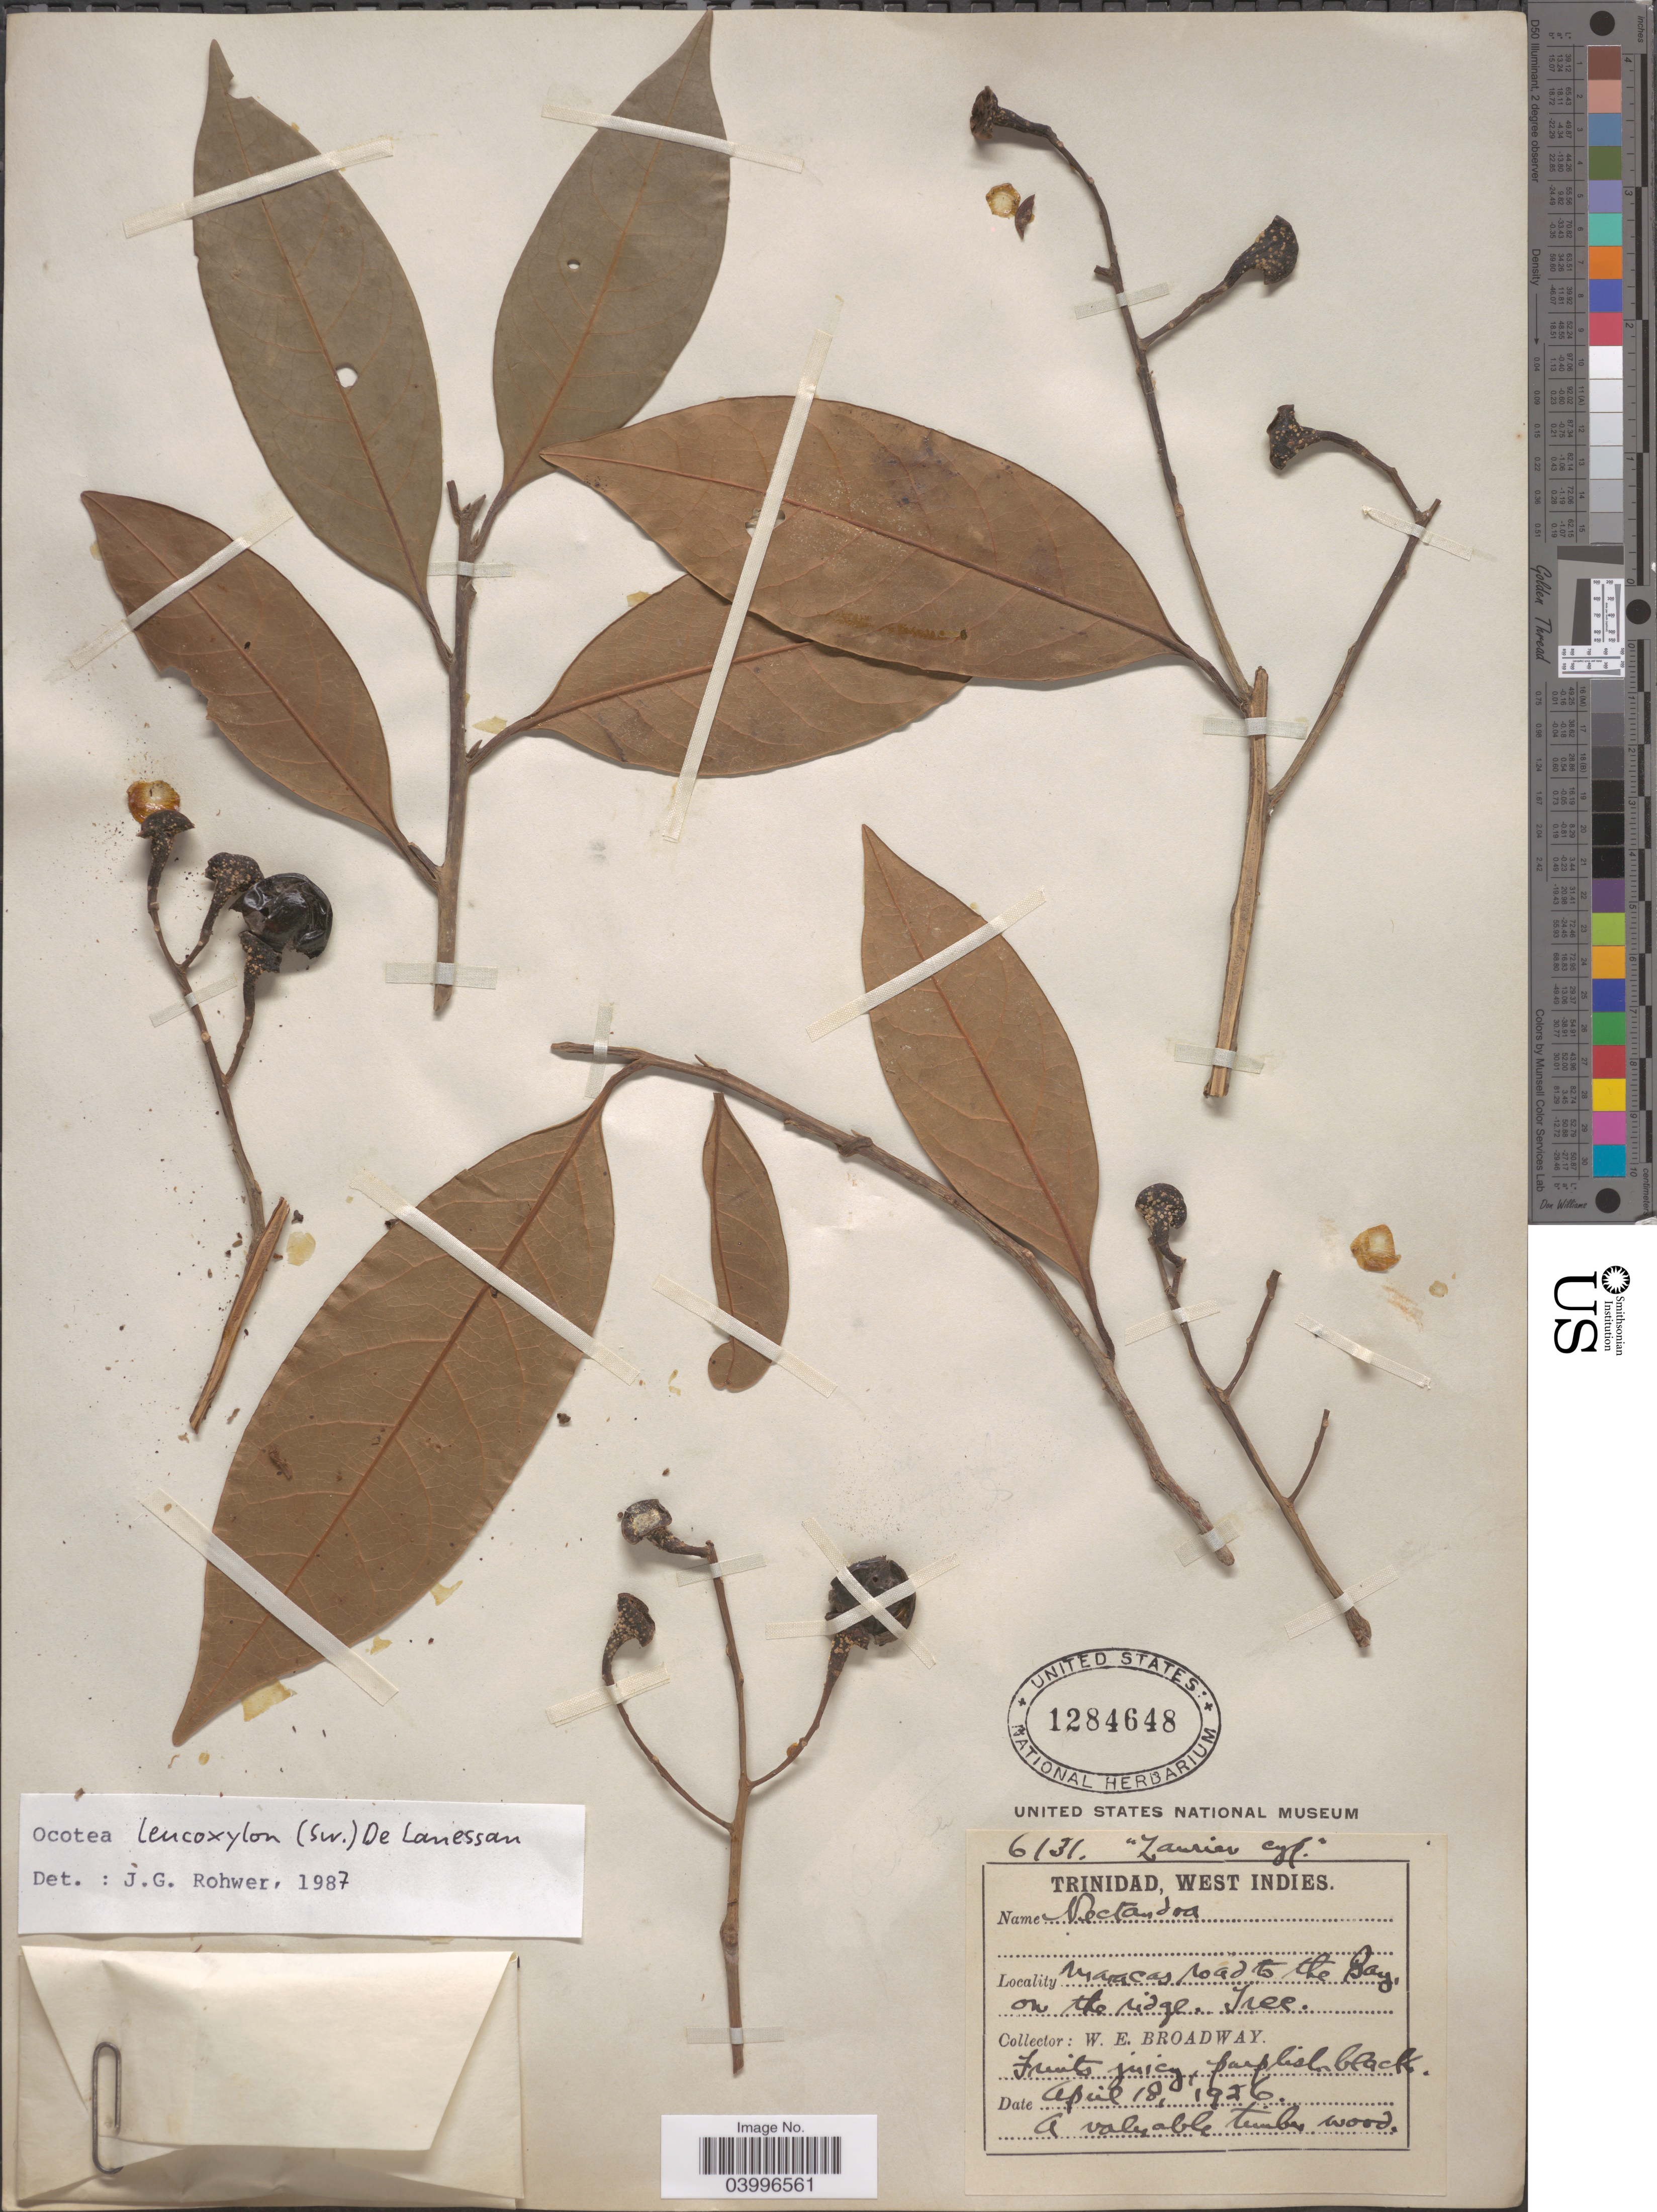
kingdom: Plantae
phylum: Tracheophyta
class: Magnoliopsida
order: Laurales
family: Lauraceae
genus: Ocotea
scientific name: Ocotea leucoxylon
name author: (Sw.) Laness.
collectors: W. E. Broadway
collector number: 6131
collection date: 1926-04-18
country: Trinidad and Tobago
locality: Trinidad, West Indies. Maracas road to the Bay, on the ridge.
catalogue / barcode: US 1284648